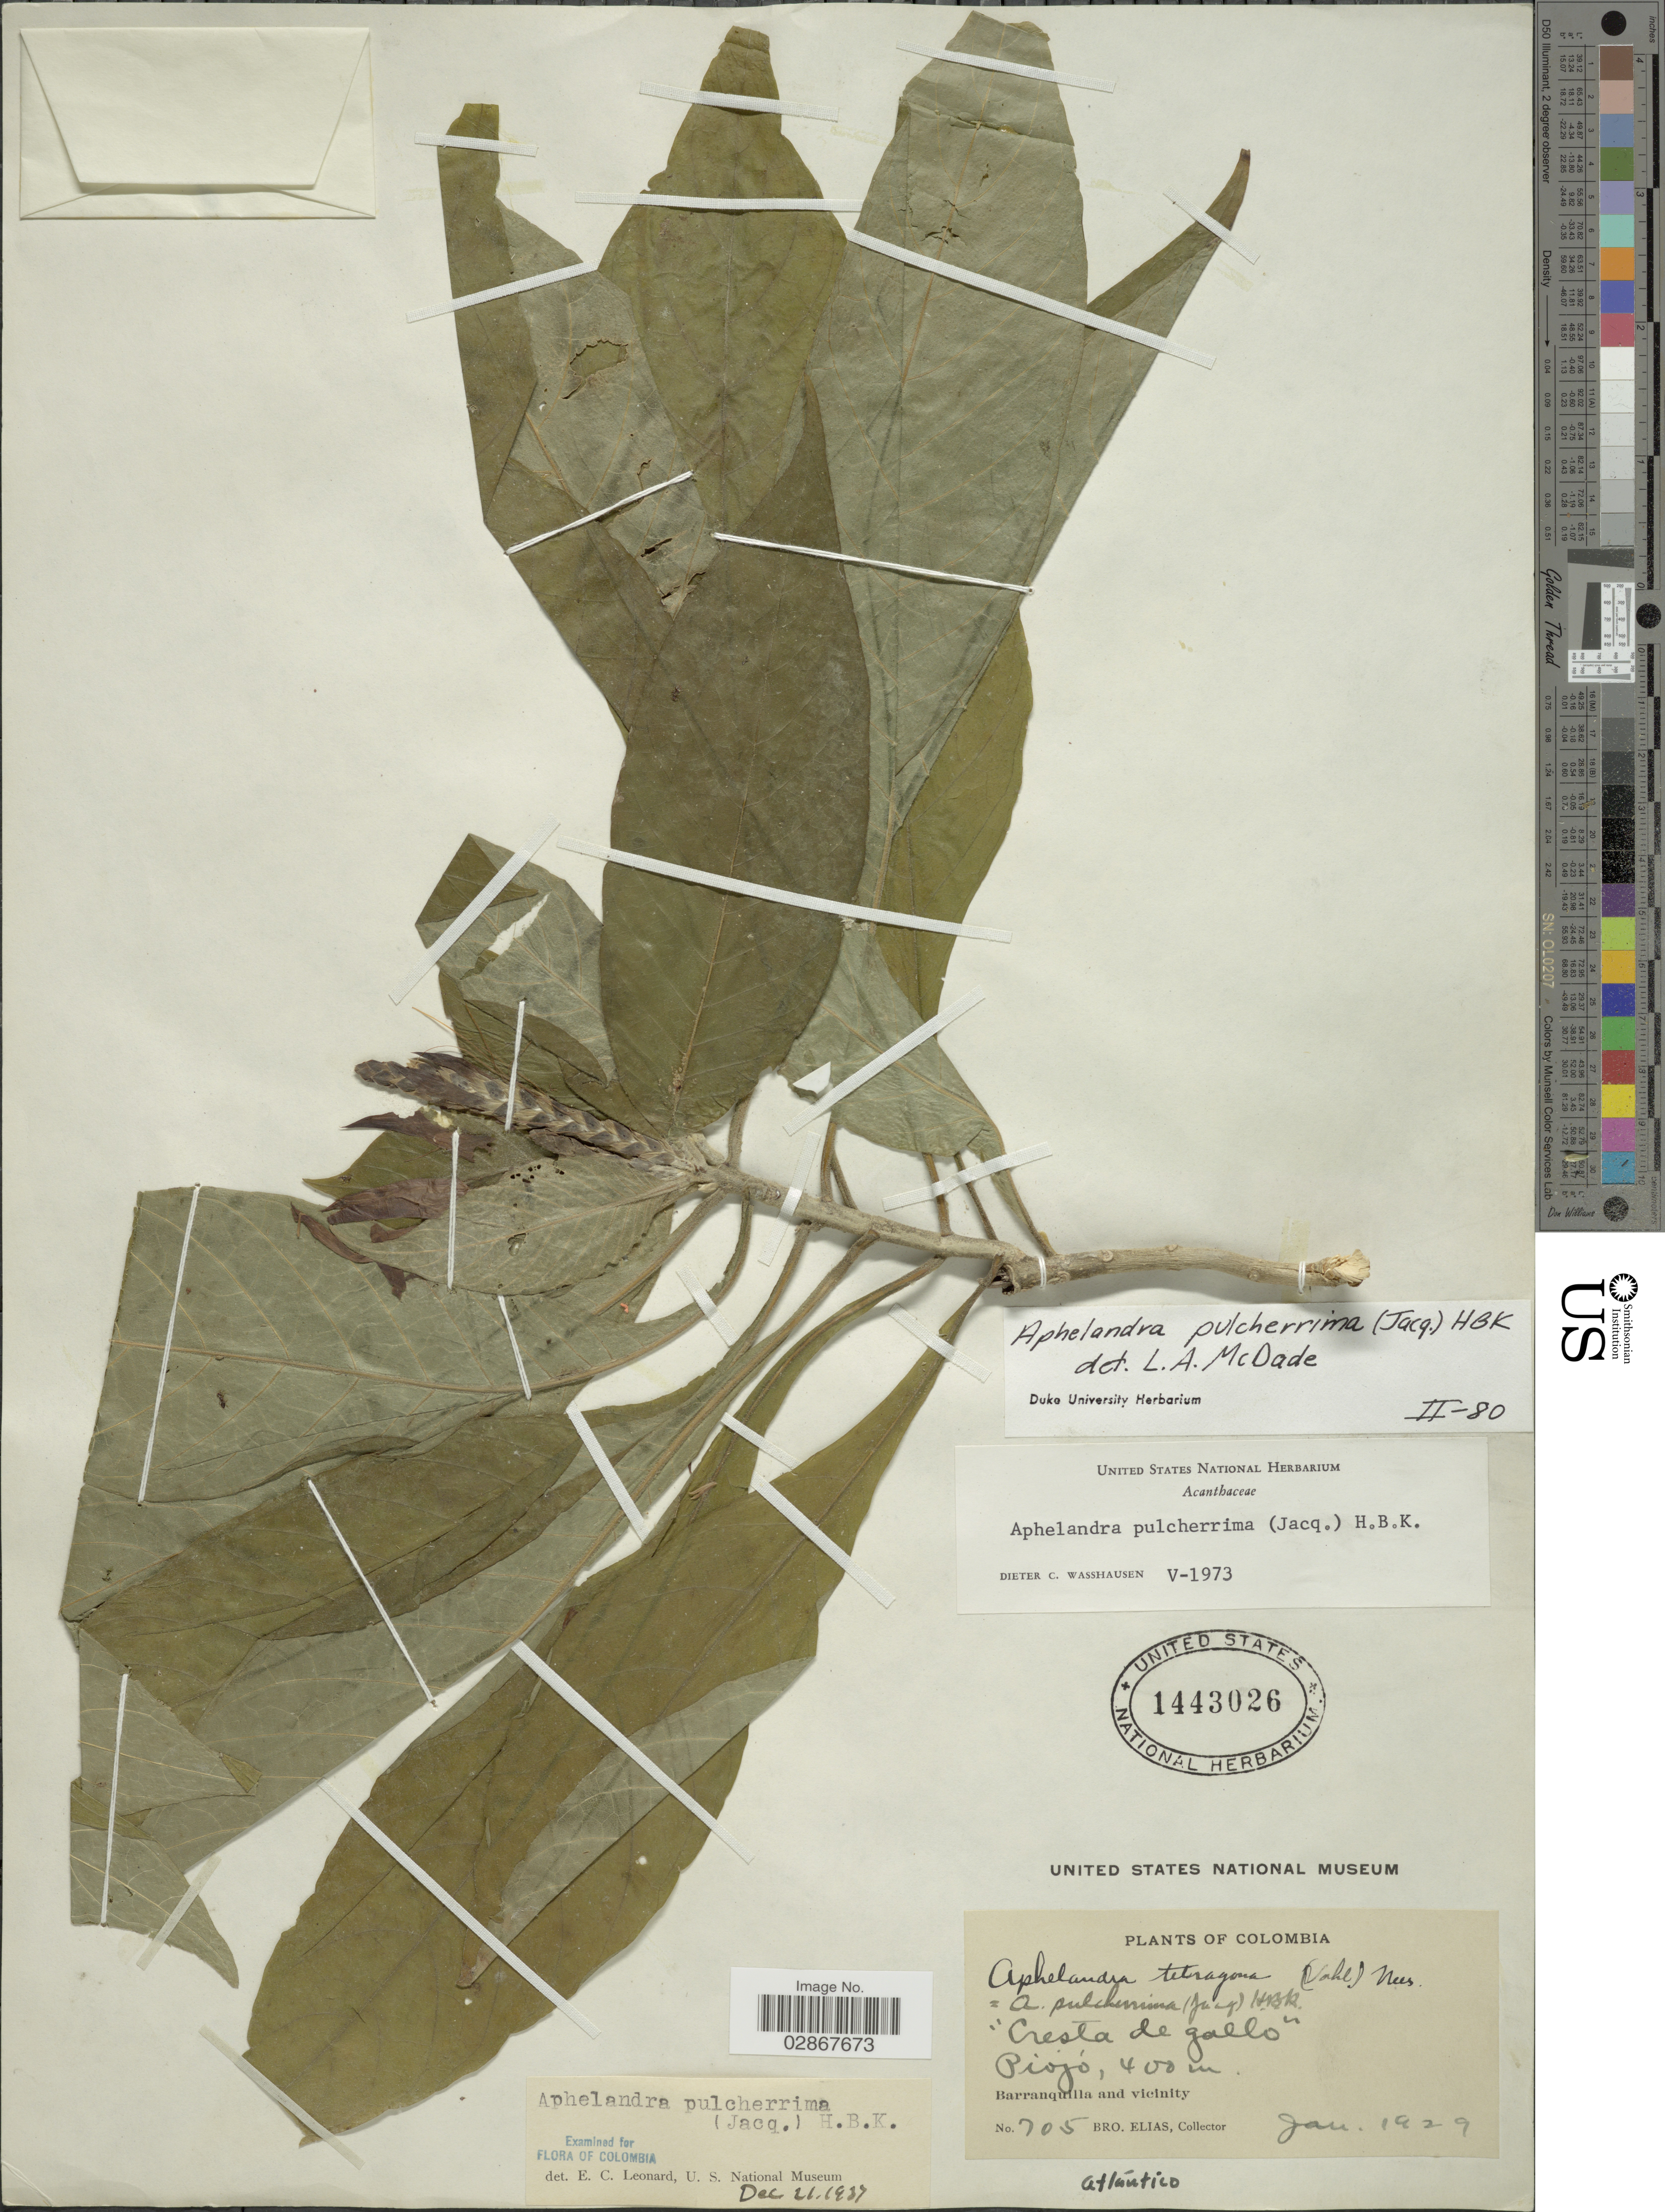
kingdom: Plantae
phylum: Tracheophyta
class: Magnoliopsida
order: Lamiales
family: Acanthaceae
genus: Aphelandra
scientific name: Aphelandra pulcherrima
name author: (Jacq.) Kunth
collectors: Bro. Elias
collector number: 705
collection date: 1929-01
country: Colombia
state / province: Atlántico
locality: Piojó. Barranquilla and vicinity.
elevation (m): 400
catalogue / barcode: US 1443026